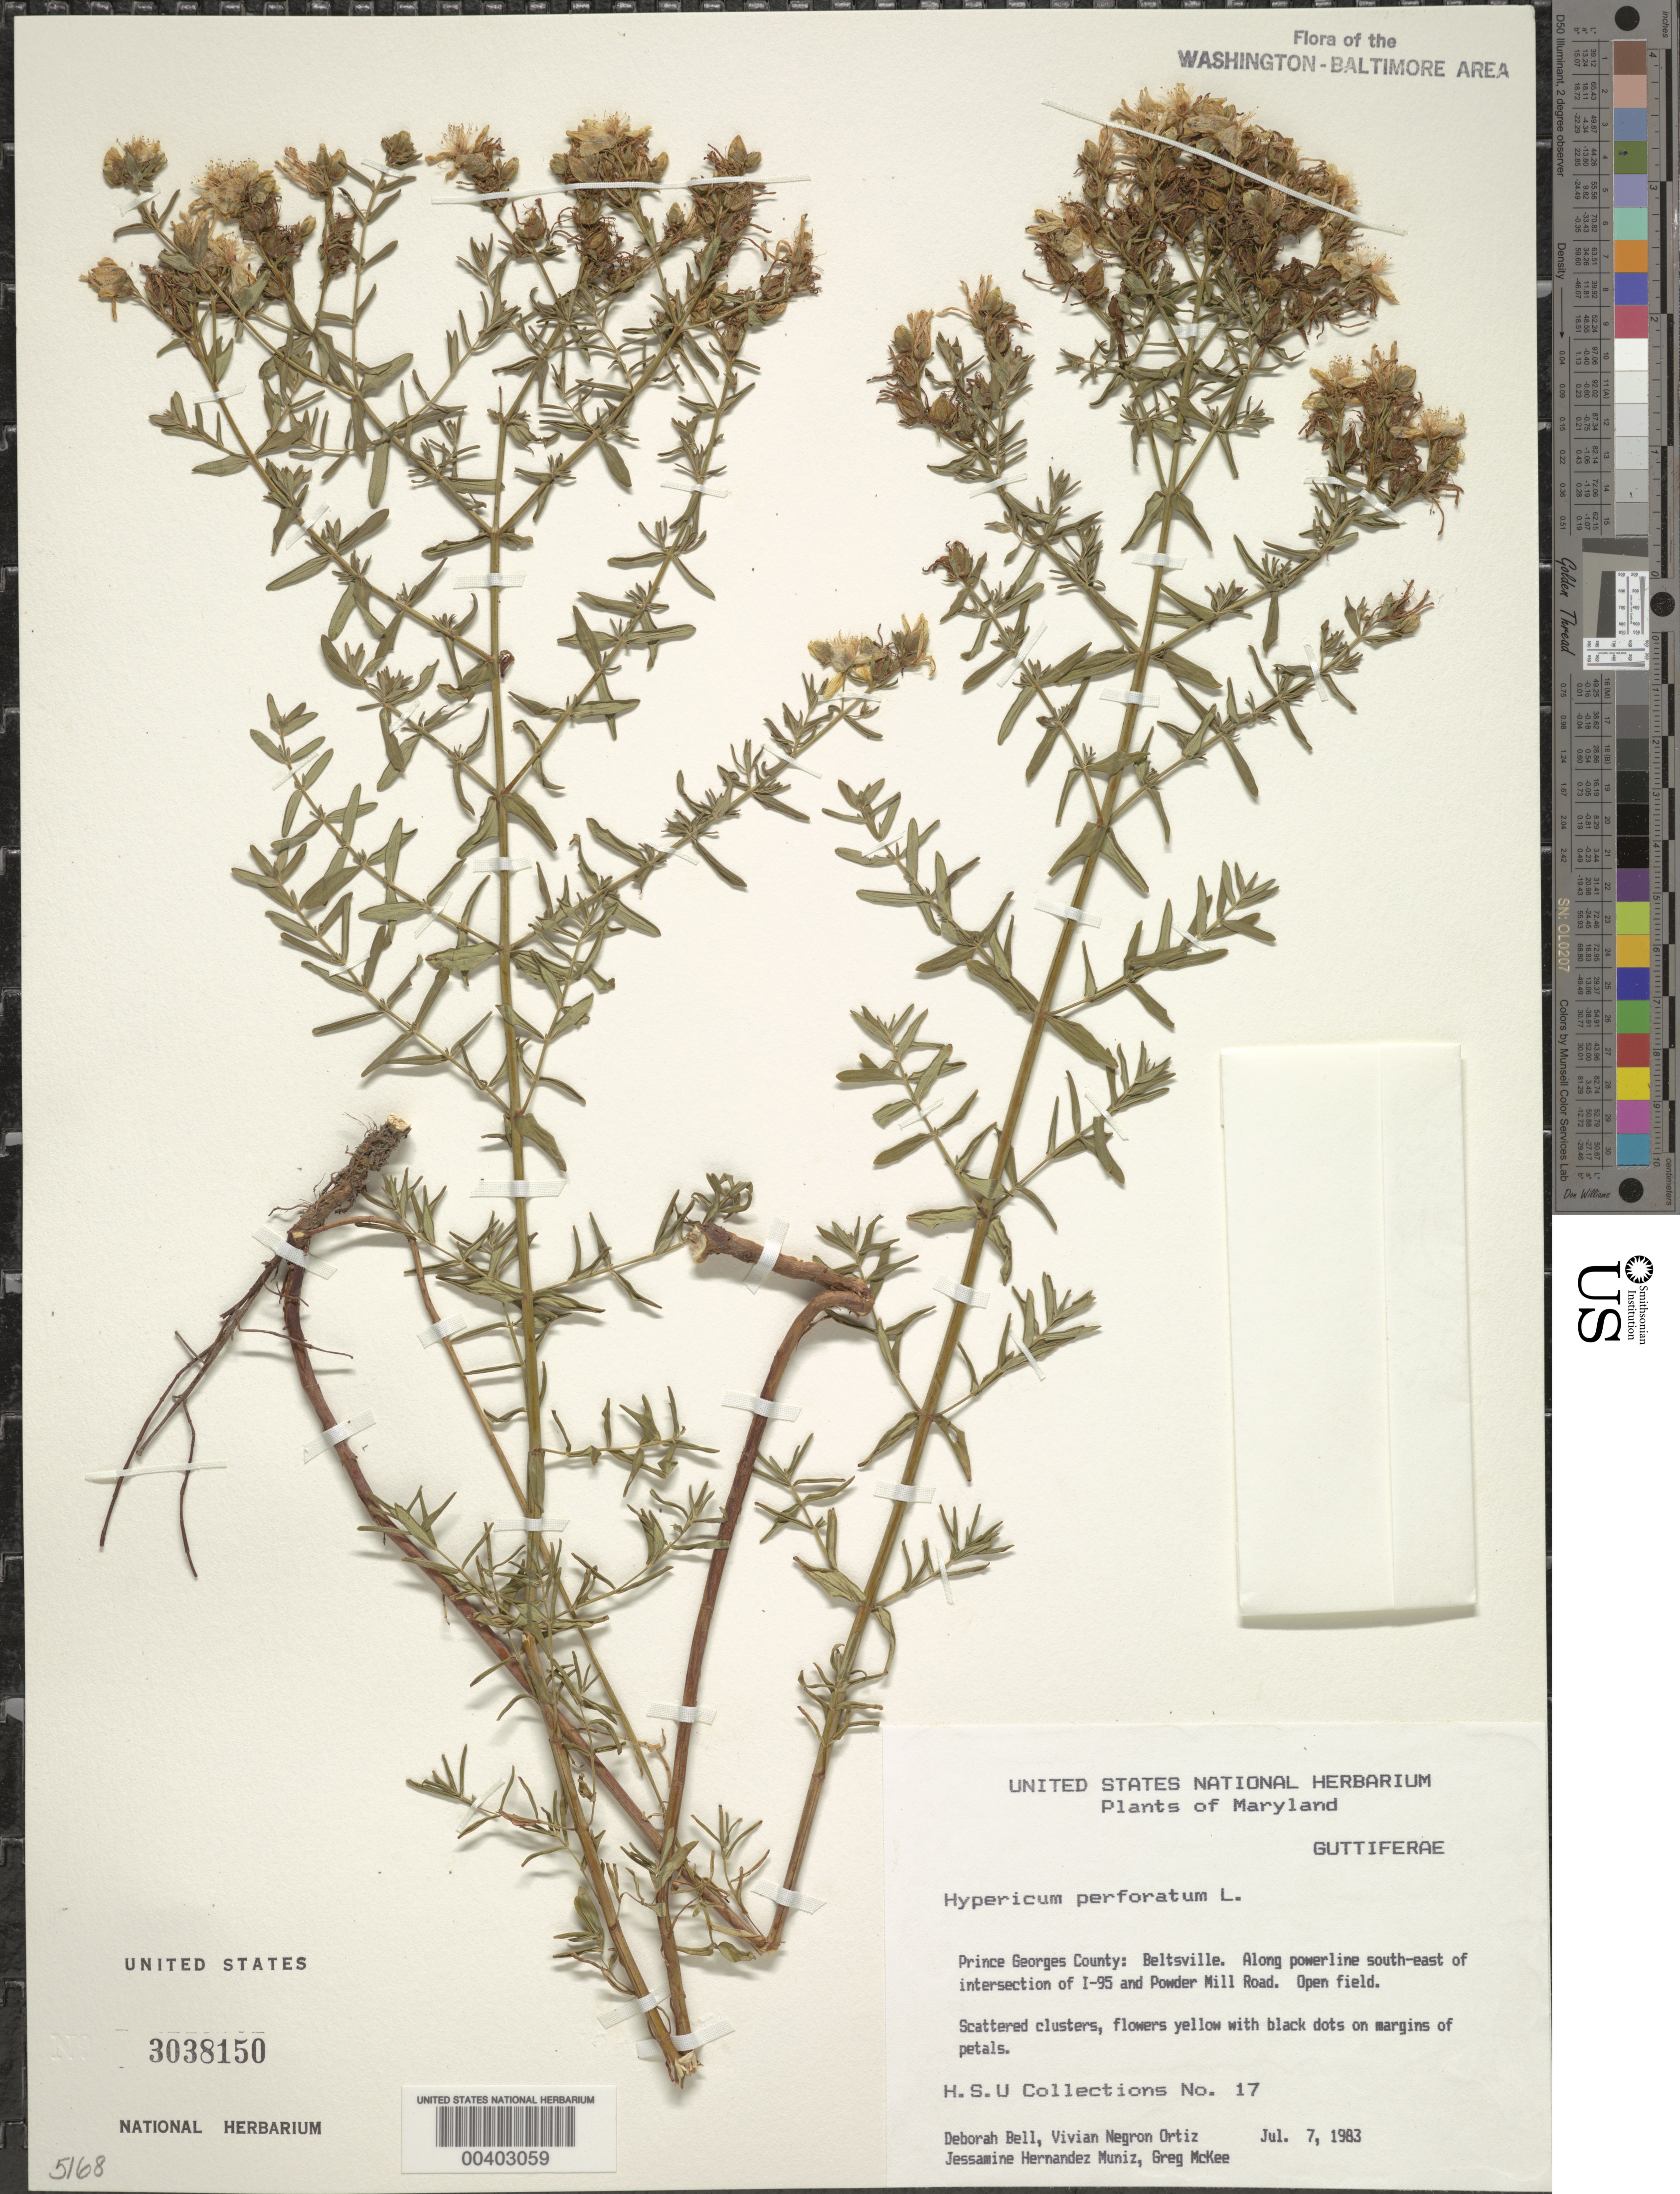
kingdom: Plantae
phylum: Tracheophyta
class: Magnoliopsida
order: Malpighiales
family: Hypericaceae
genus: Hypericum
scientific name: Hypericum perforatum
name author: L.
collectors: Herbarium Services Unit Staff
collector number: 17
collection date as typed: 07 Jul 1983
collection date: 1983-07-07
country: United States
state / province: Maryland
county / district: Prince George's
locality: And Powder Mill Road.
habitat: Open field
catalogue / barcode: US 3038150